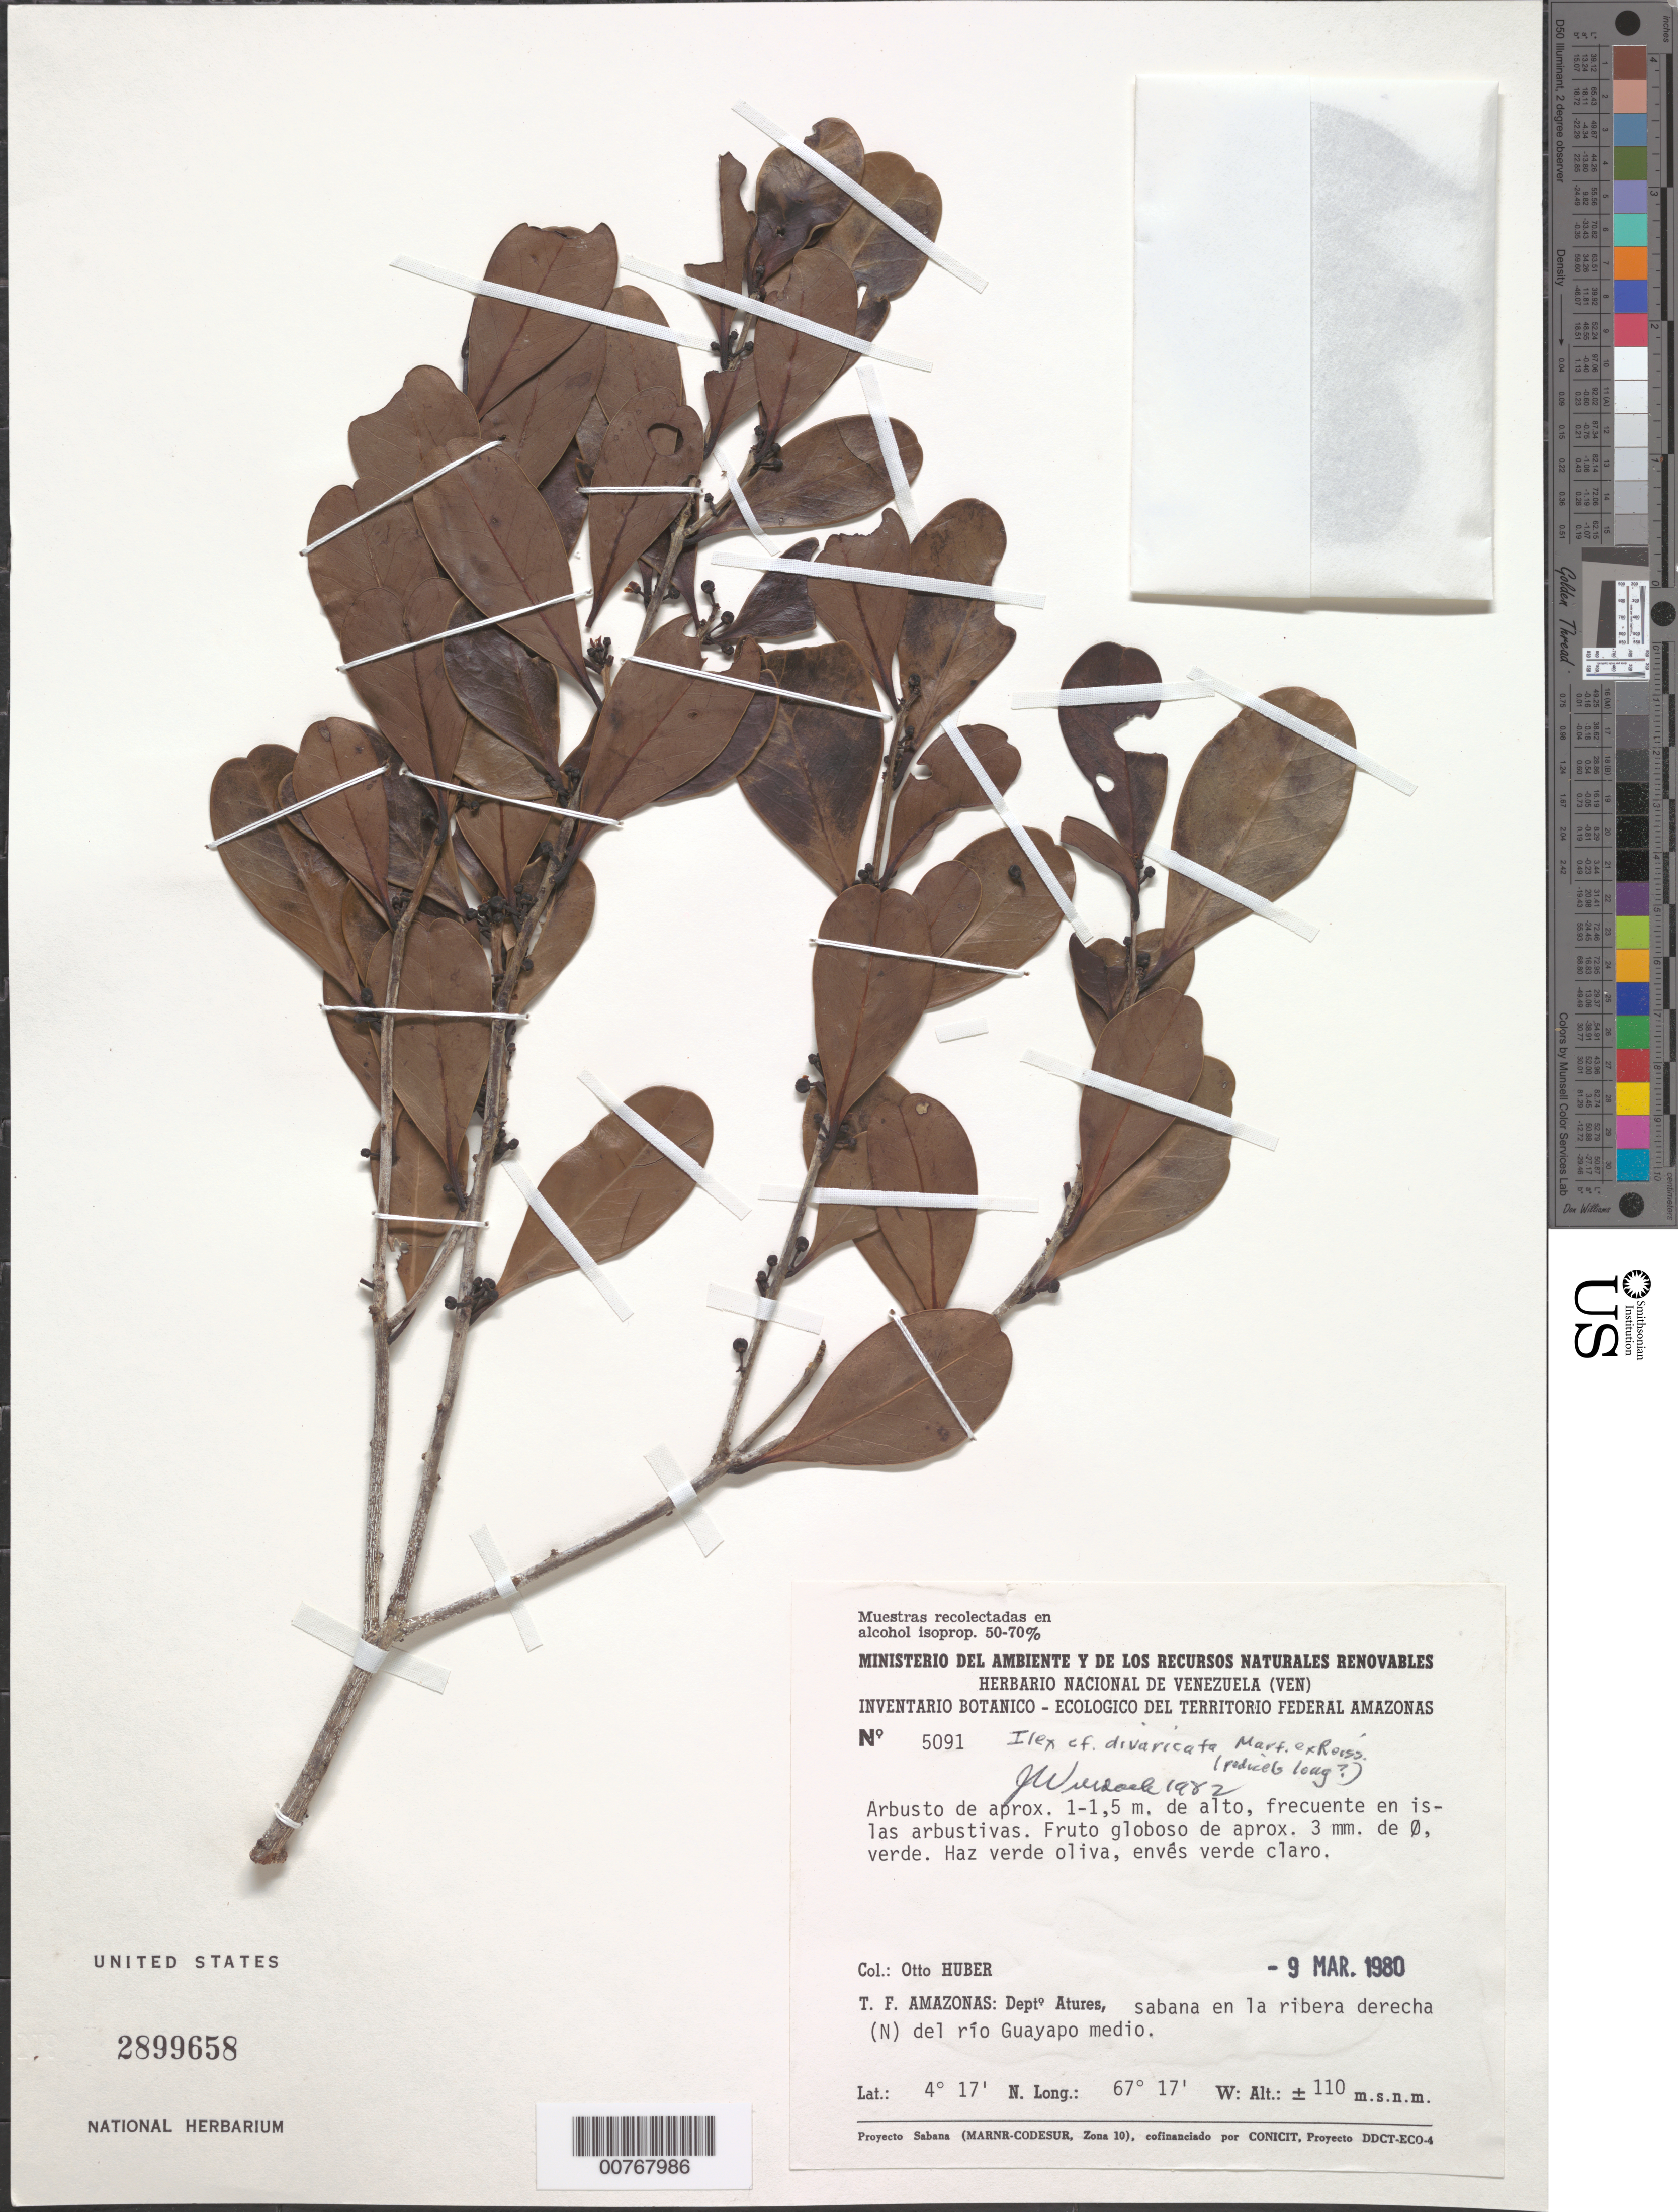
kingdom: Plantae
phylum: Tracheophyta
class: Magnoliopsida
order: Aquifoliales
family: Aquifoliaceae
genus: Ilex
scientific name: Ilex divaricata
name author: Mart. ex Reissek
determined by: Wurdack, John J., (US), US (UNITED STATES)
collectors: O. Huber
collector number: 5091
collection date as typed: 9-Mar-80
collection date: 1980-03-09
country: Venezuela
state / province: Amazonas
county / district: Atures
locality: Río Guayapo medio, al ribera derecha (N)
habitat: Shrub islands in the savanna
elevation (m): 110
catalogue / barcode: US 2899658